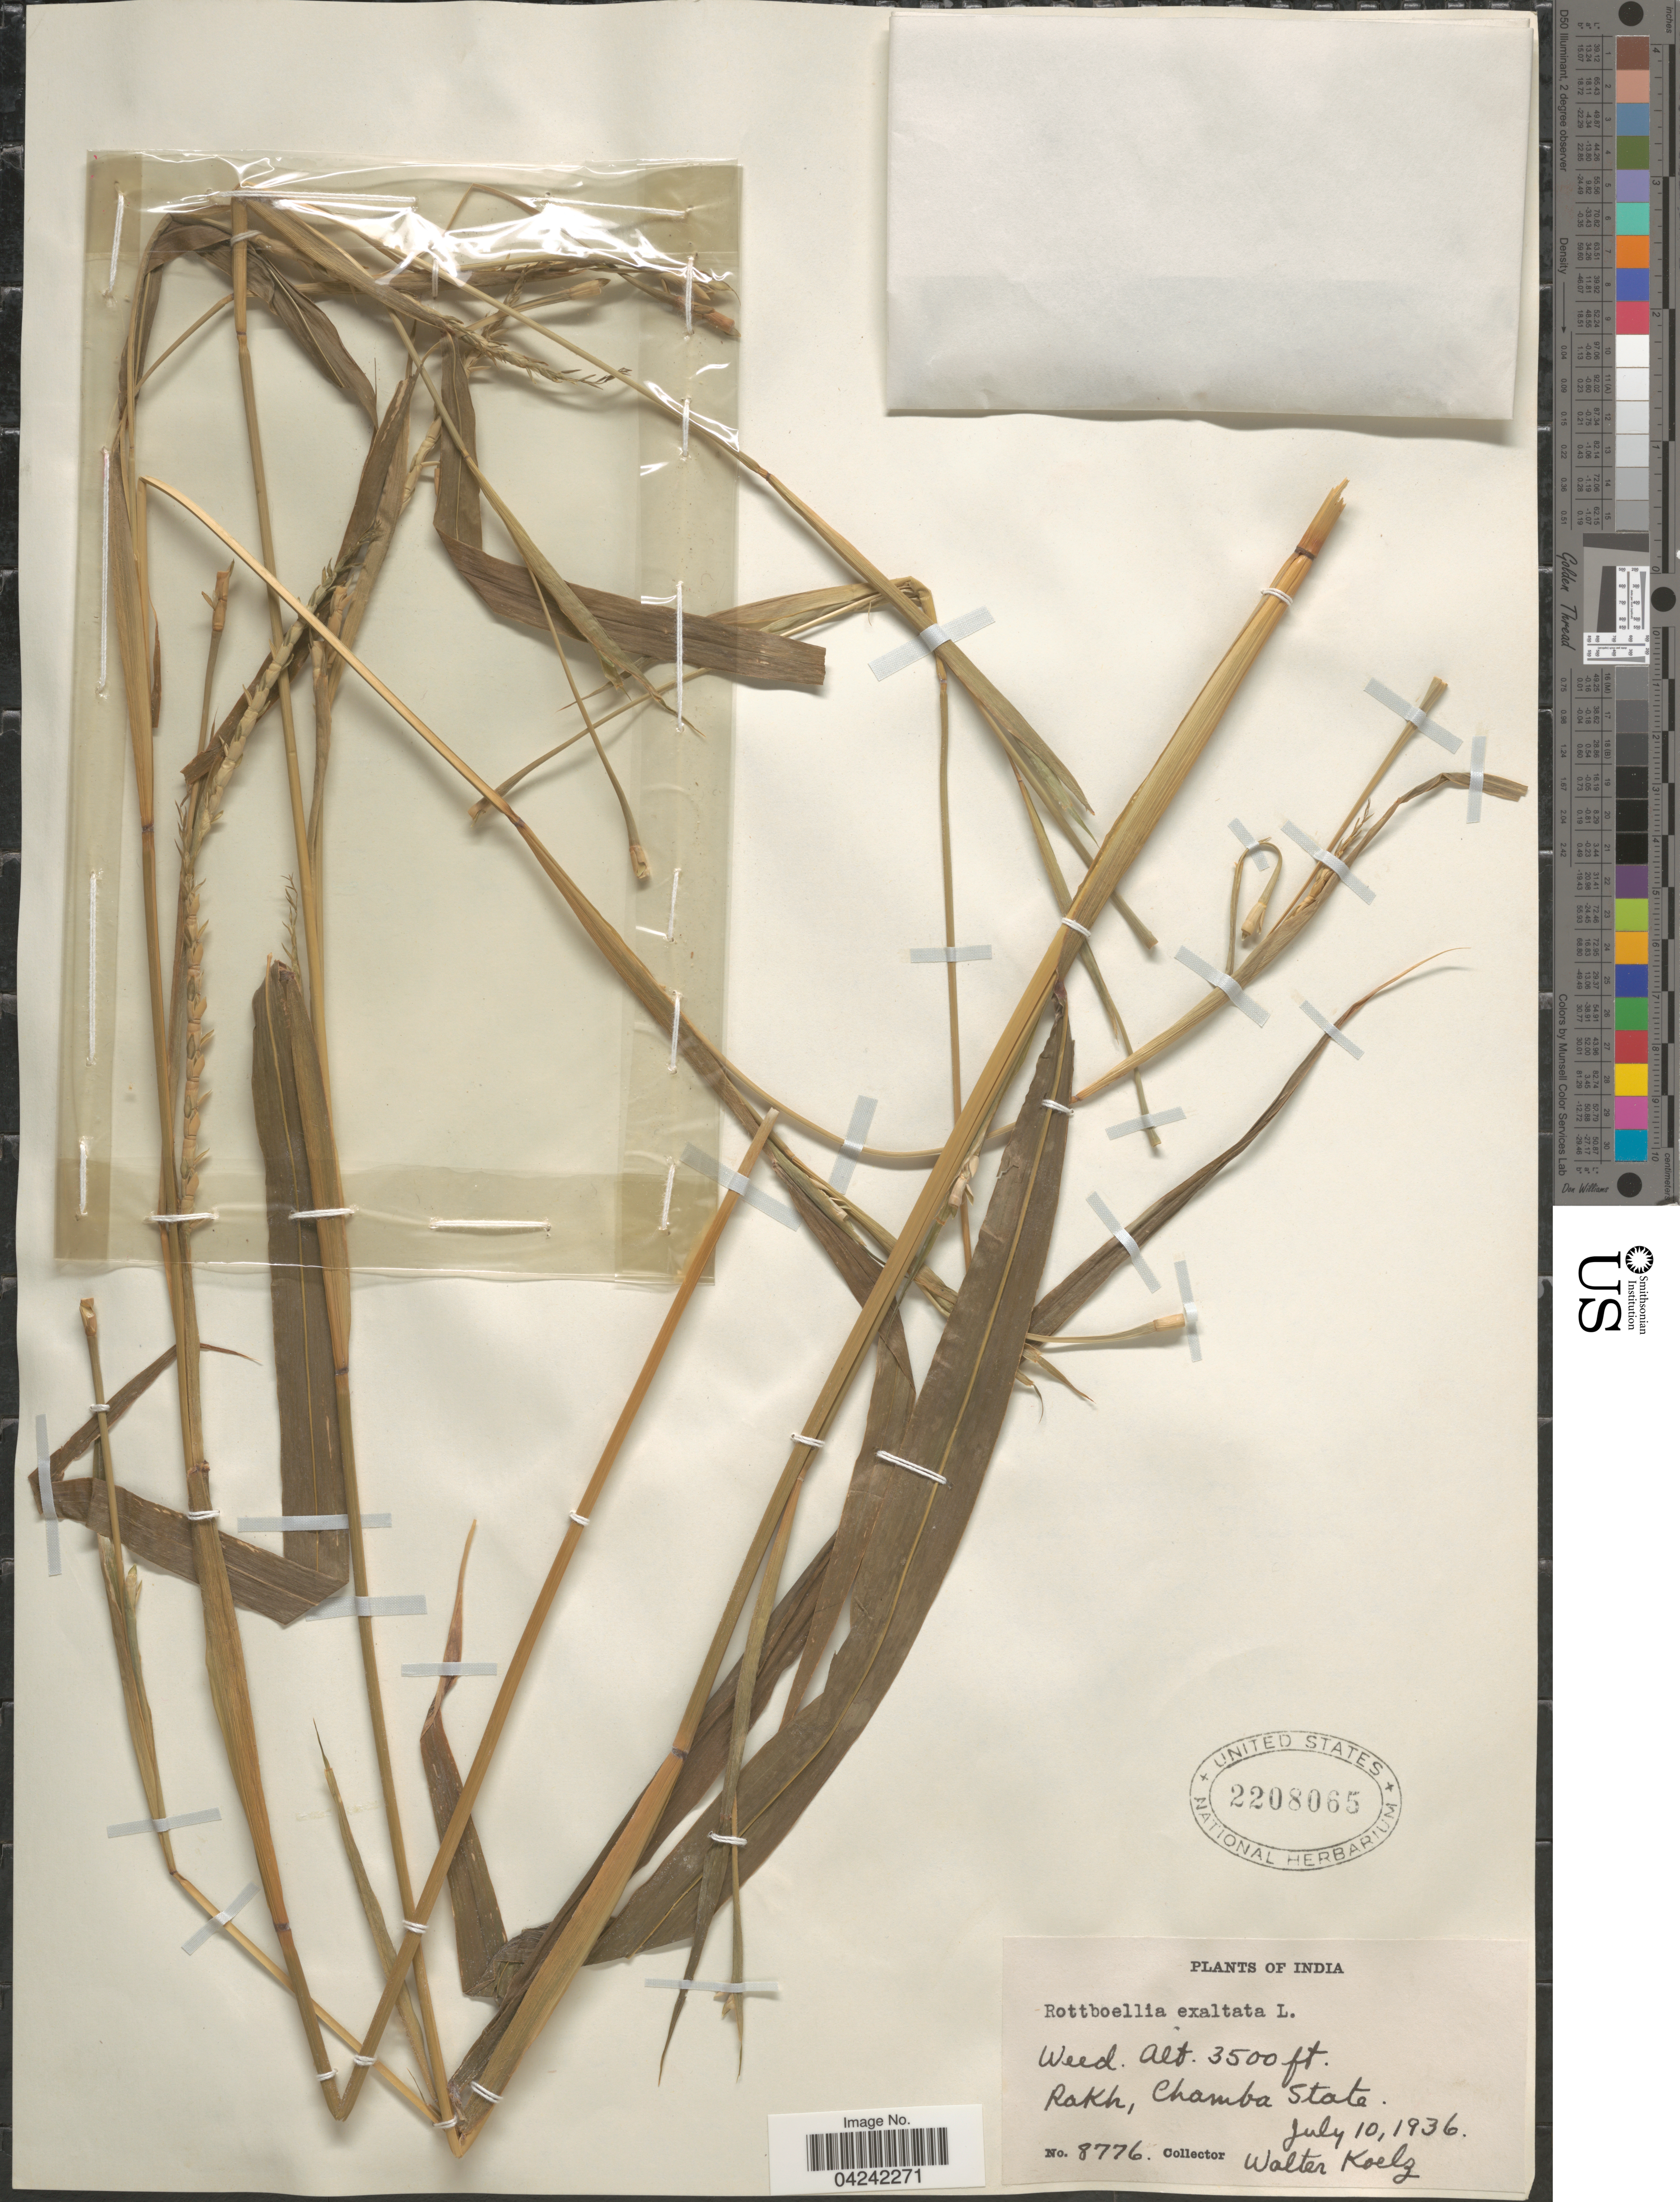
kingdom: Plantae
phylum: Tracheophyta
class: Liliopsida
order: Poales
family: Poaceae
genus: Rottboellia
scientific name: Rottboellia cochinchinensis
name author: (Lour.) Clayton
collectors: W. N. Koelz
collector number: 8776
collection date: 1936-07-10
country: India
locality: Rakh, Chamba State.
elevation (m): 1067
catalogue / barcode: US 2208065